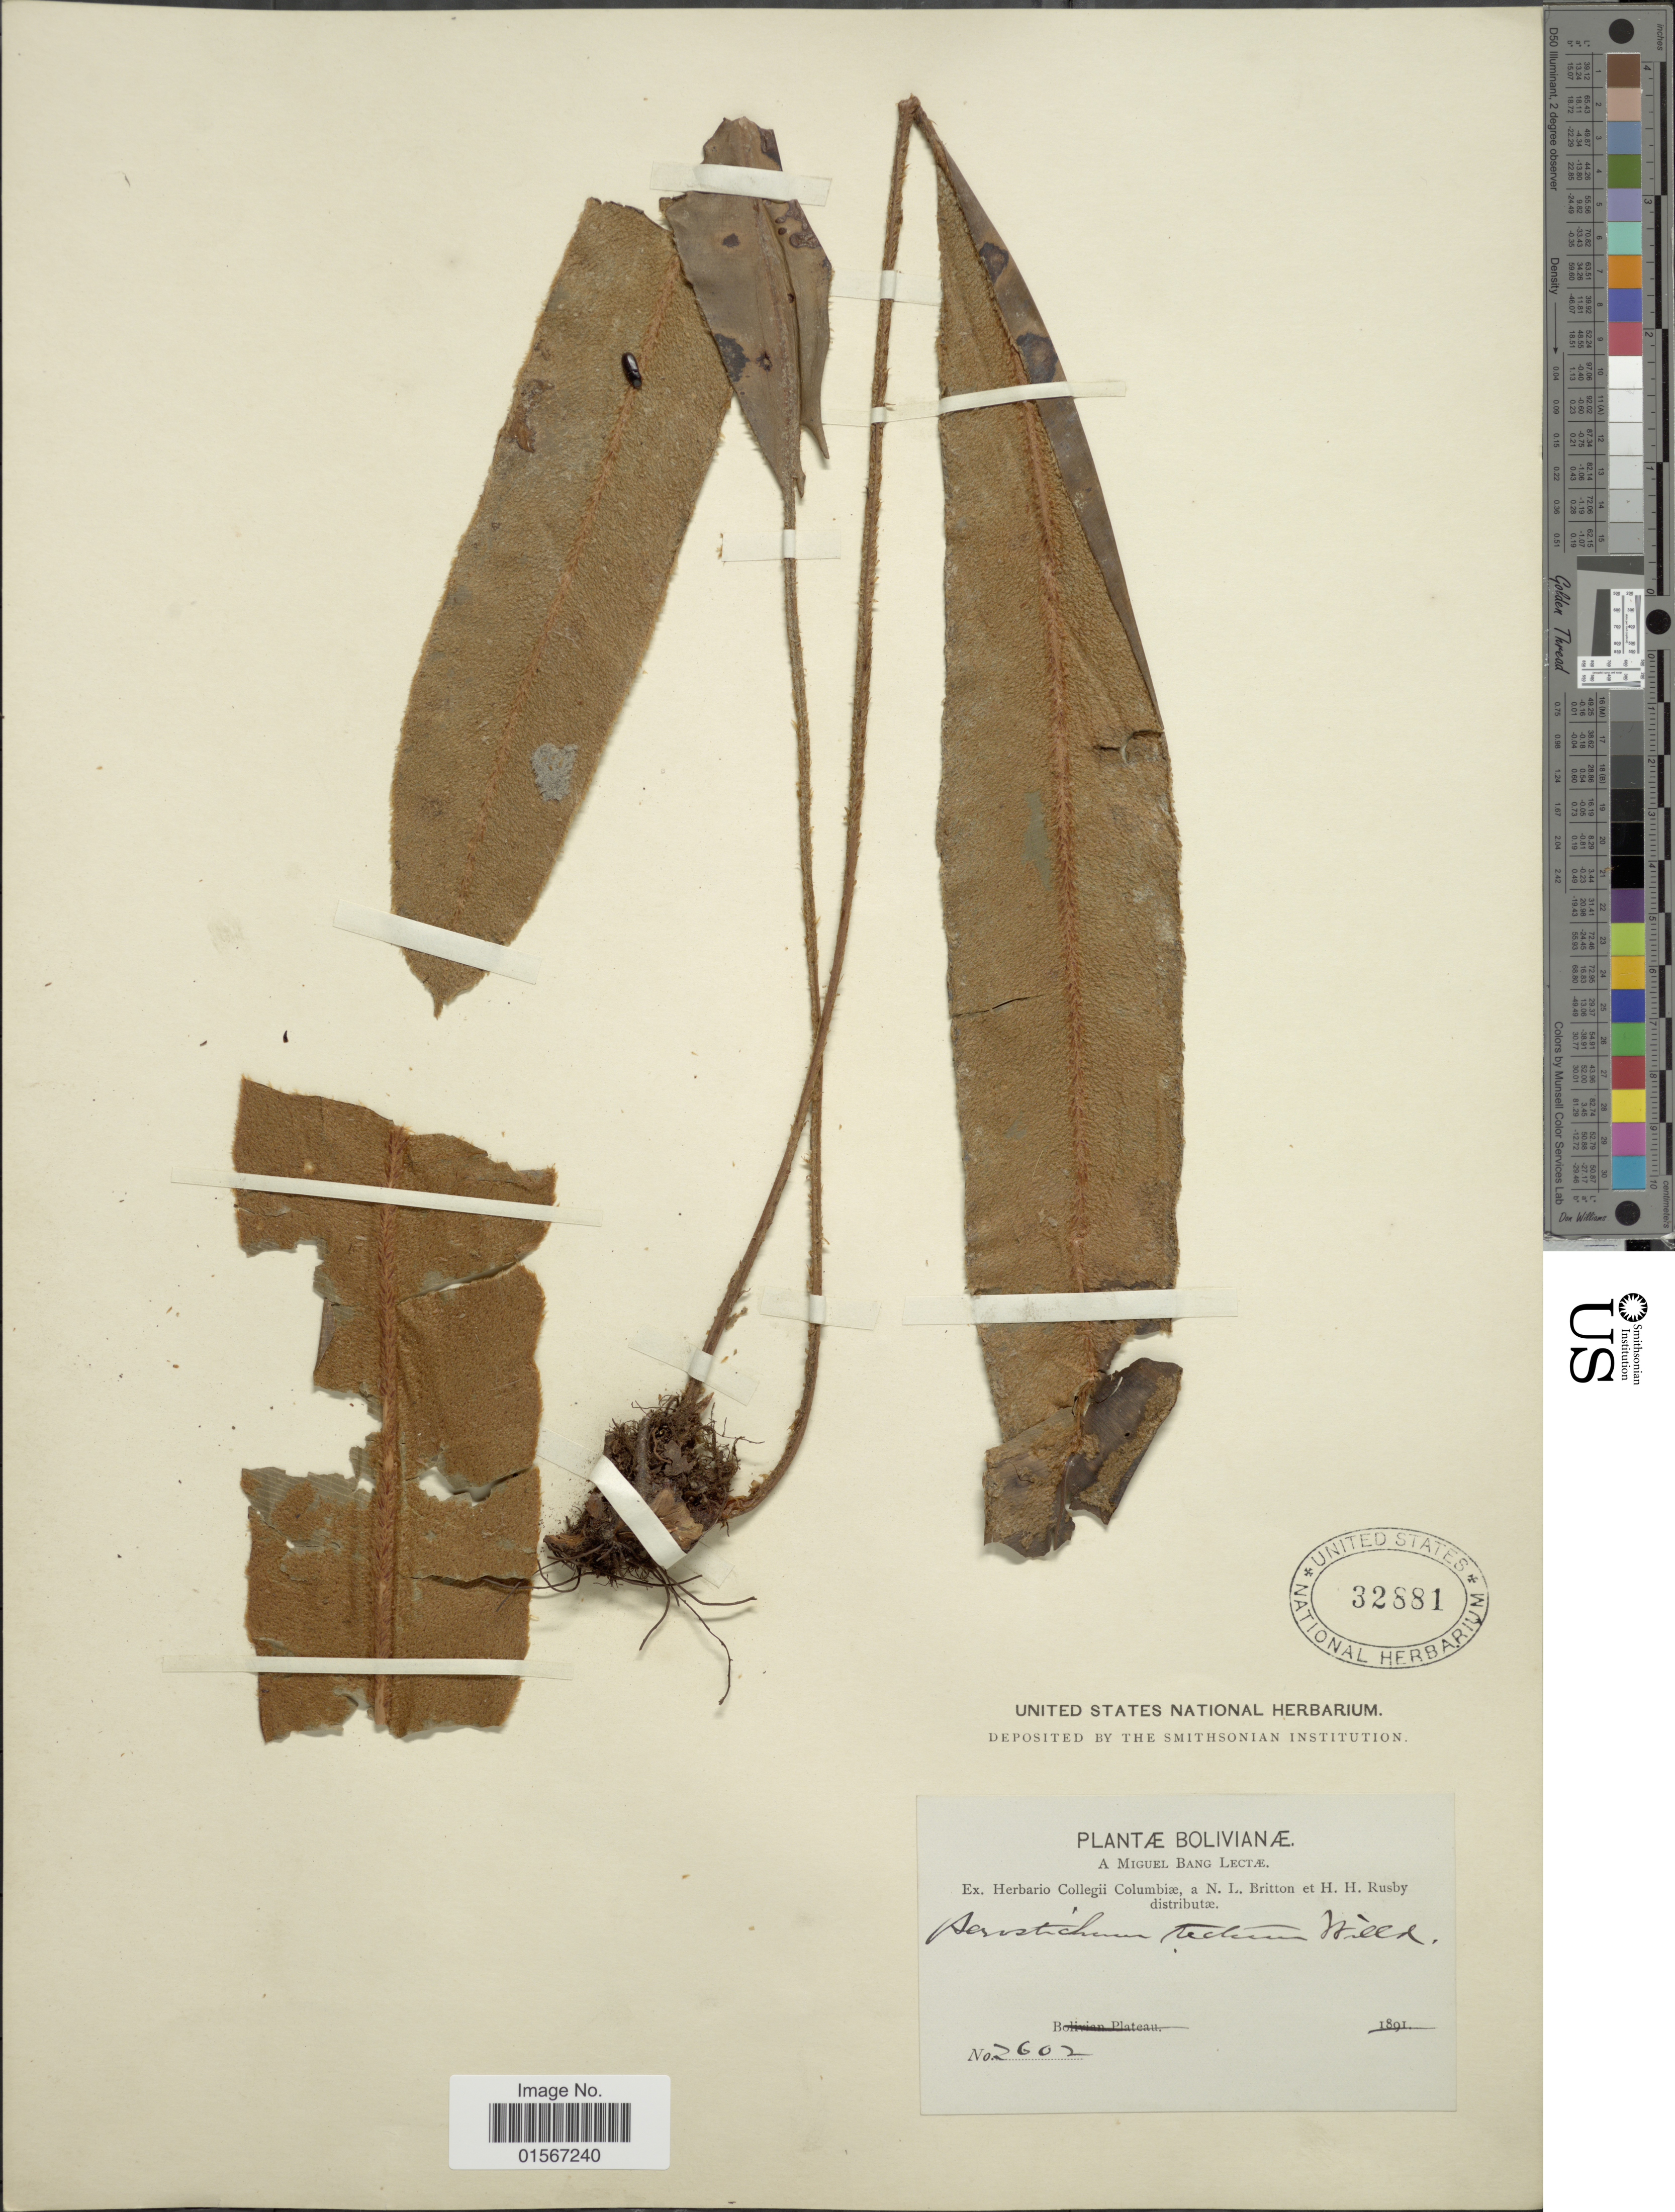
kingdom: Plantae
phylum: Tracheophyta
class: Polypodiopsida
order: Polypodiales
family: Dryopteridaceae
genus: Elaphoglossum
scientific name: Elaphoglossum orbignyanum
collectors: M. Bang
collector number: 2602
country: Bolivia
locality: Bolivianæ.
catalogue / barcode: US 32881